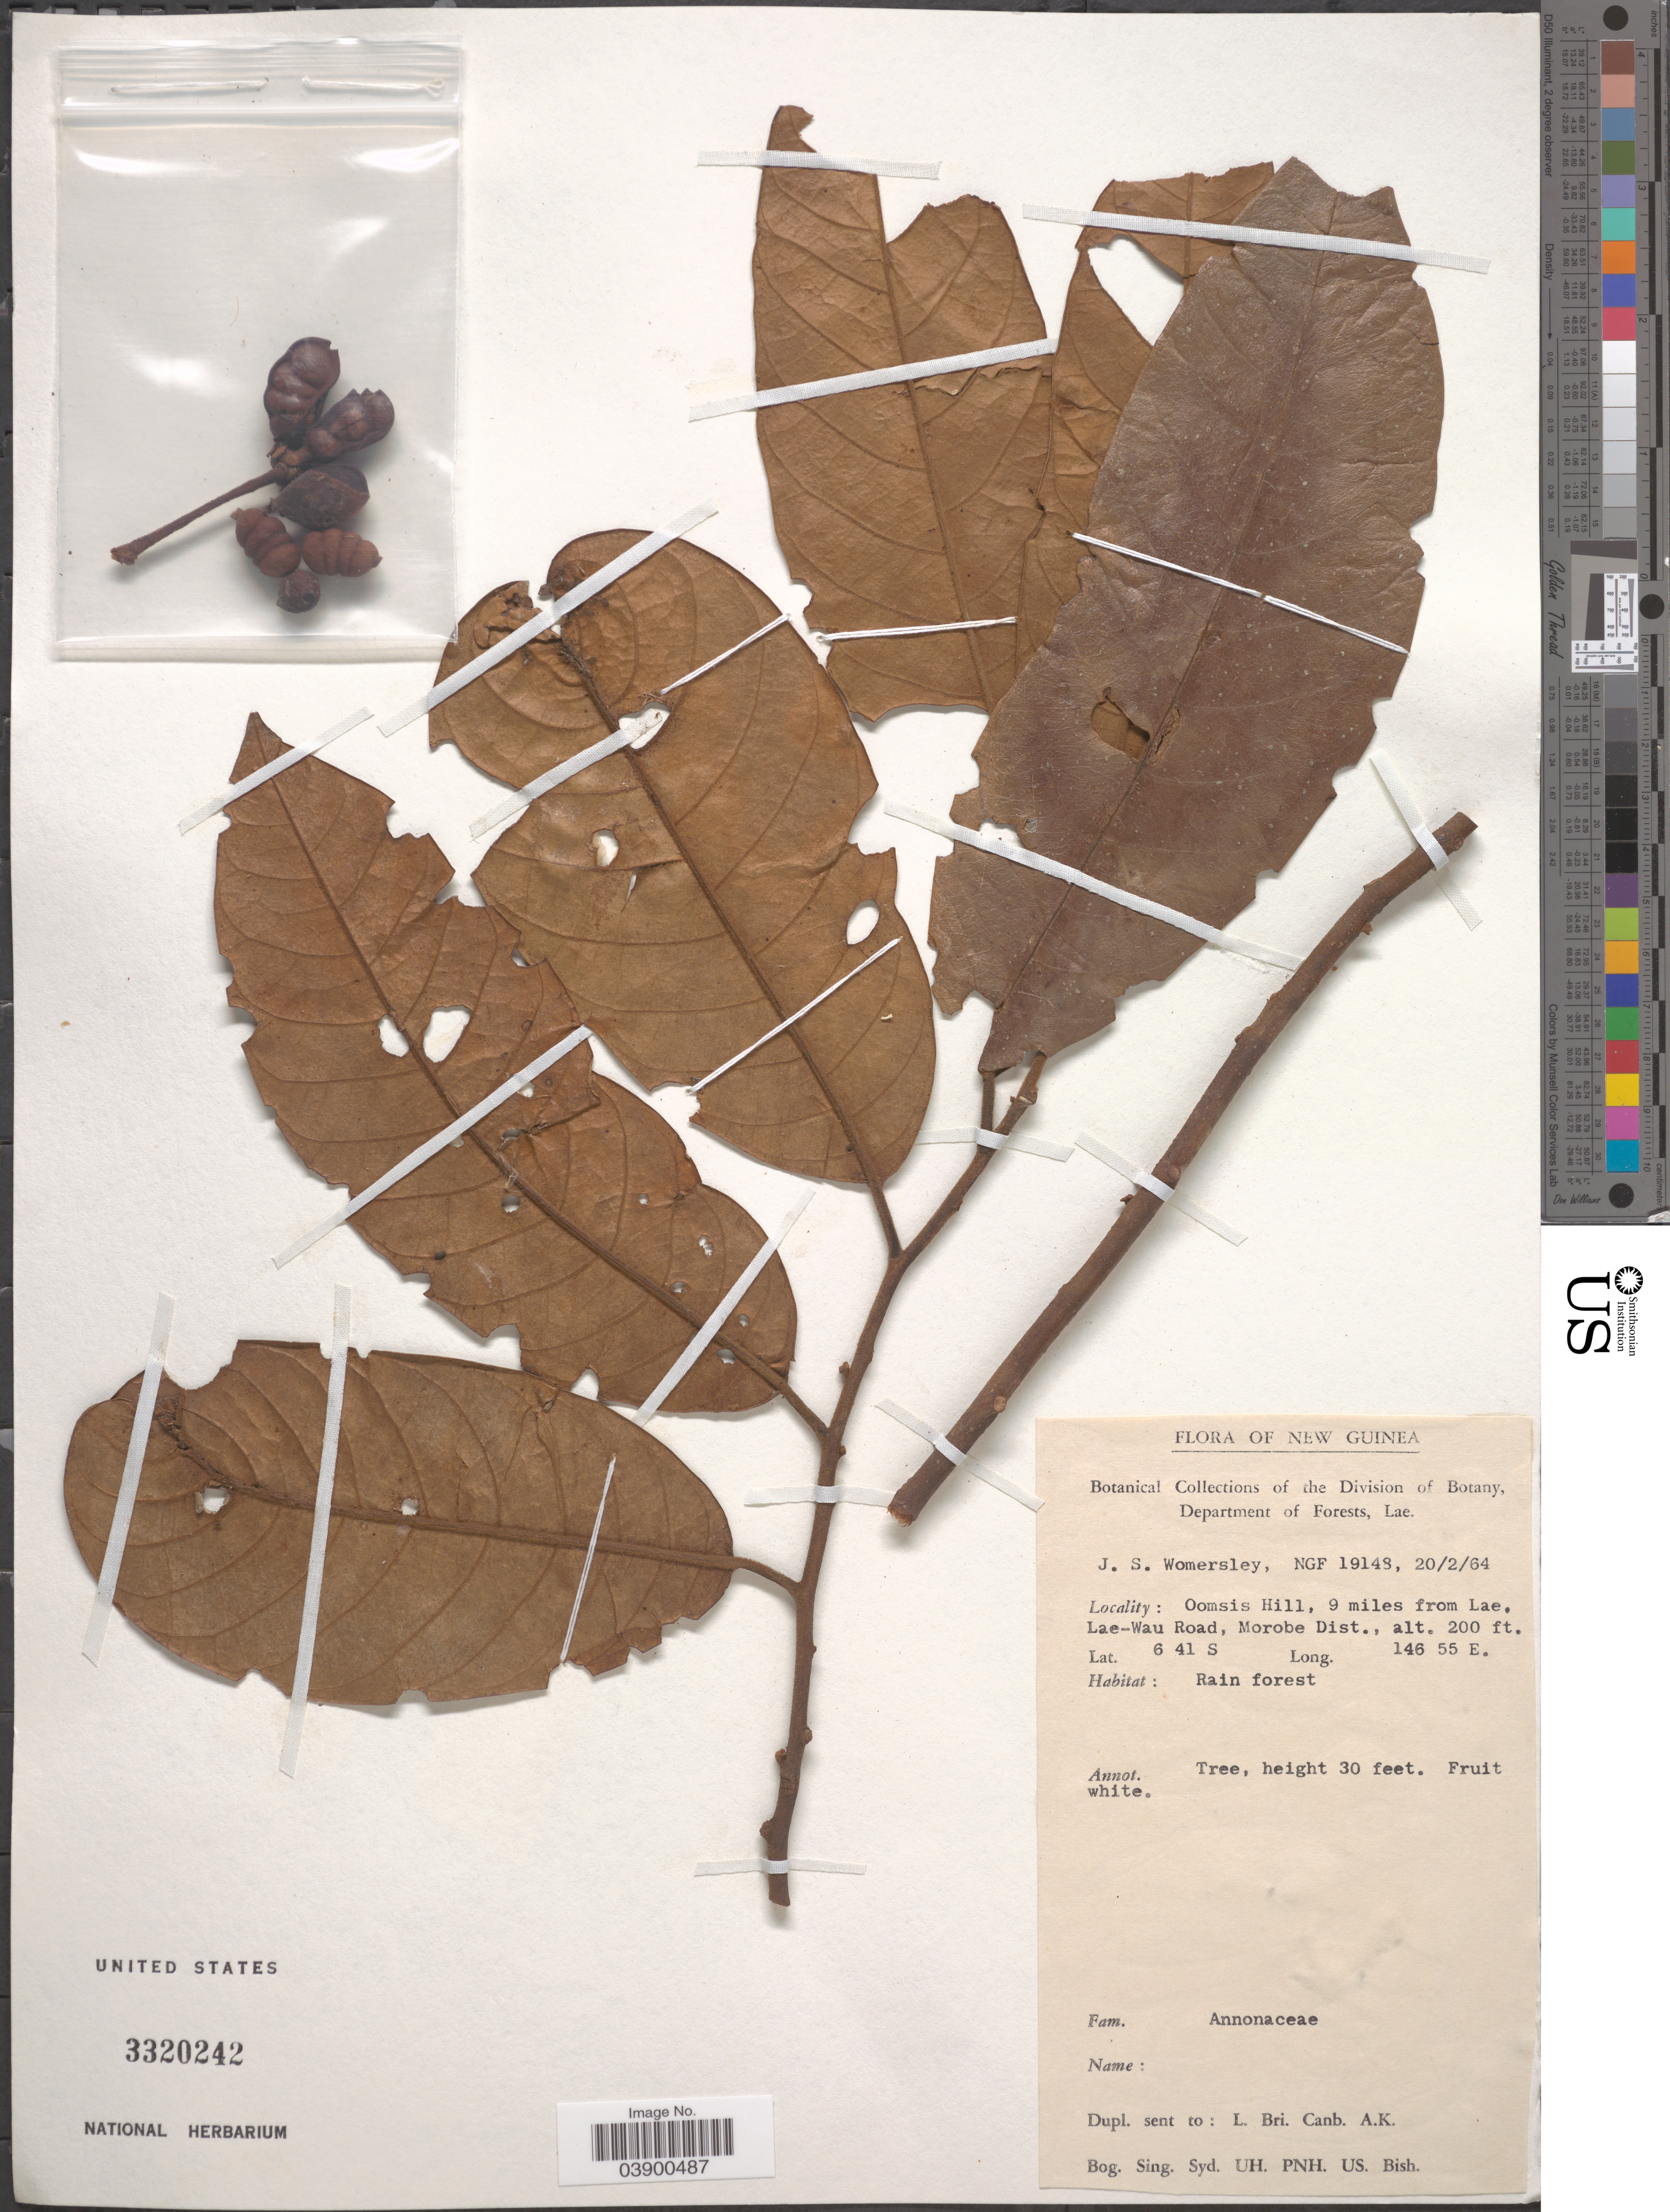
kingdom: Plantae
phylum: Tracheophyta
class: Magnoliopsida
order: Magnoliales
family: Annonaceae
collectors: J. S. Womersley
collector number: NGF19148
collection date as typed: Transcribed d/m/y: 20/2/64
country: Papua New Guinea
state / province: Morobe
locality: New Guinea. Oomsis Hill, 9 miles from Lae, Lae-Wau Road, Morobe Dist.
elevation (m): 61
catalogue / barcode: US 3320242